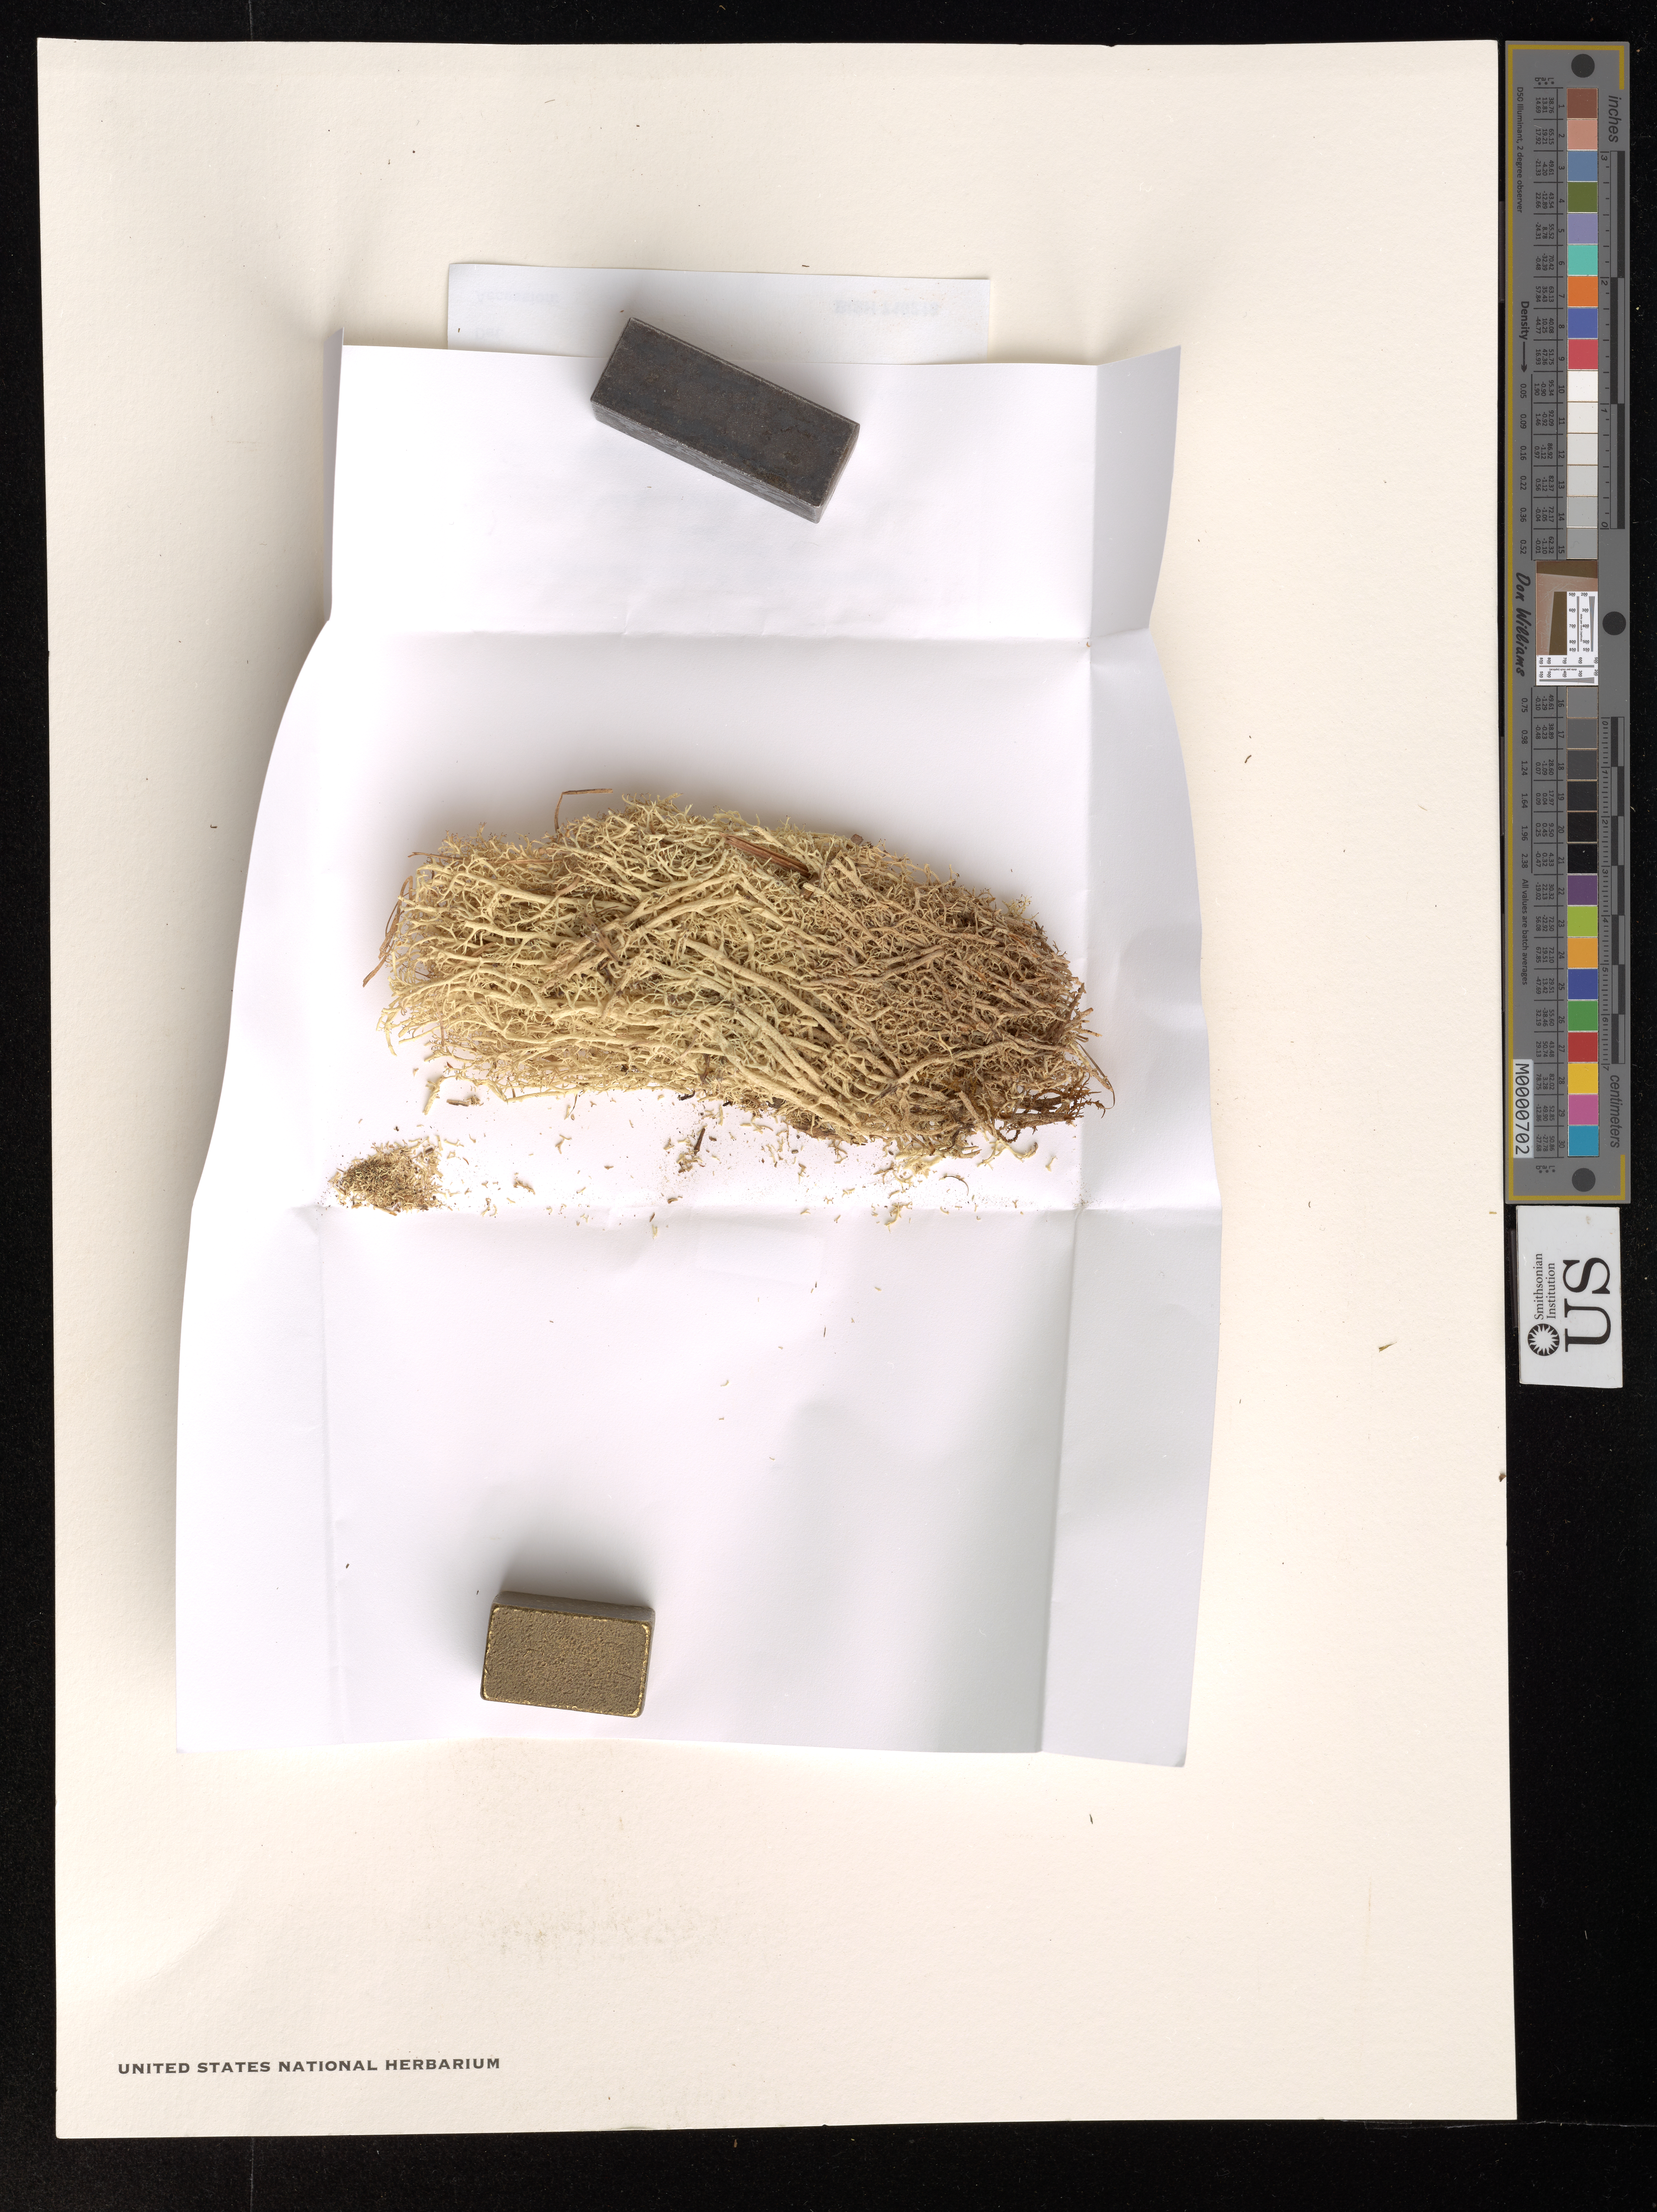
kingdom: Fungi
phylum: Ascomycota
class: Lecanoromycetes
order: Lecanorales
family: Cladoniaceae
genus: Cladonia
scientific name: Cladonia leiodea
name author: H. Magn.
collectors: M. Lohman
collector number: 197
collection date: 1947-12-21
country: United States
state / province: Hawaii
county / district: Kauai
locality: Kaua'i.Awaawapuhi Valley, head, Honopu.